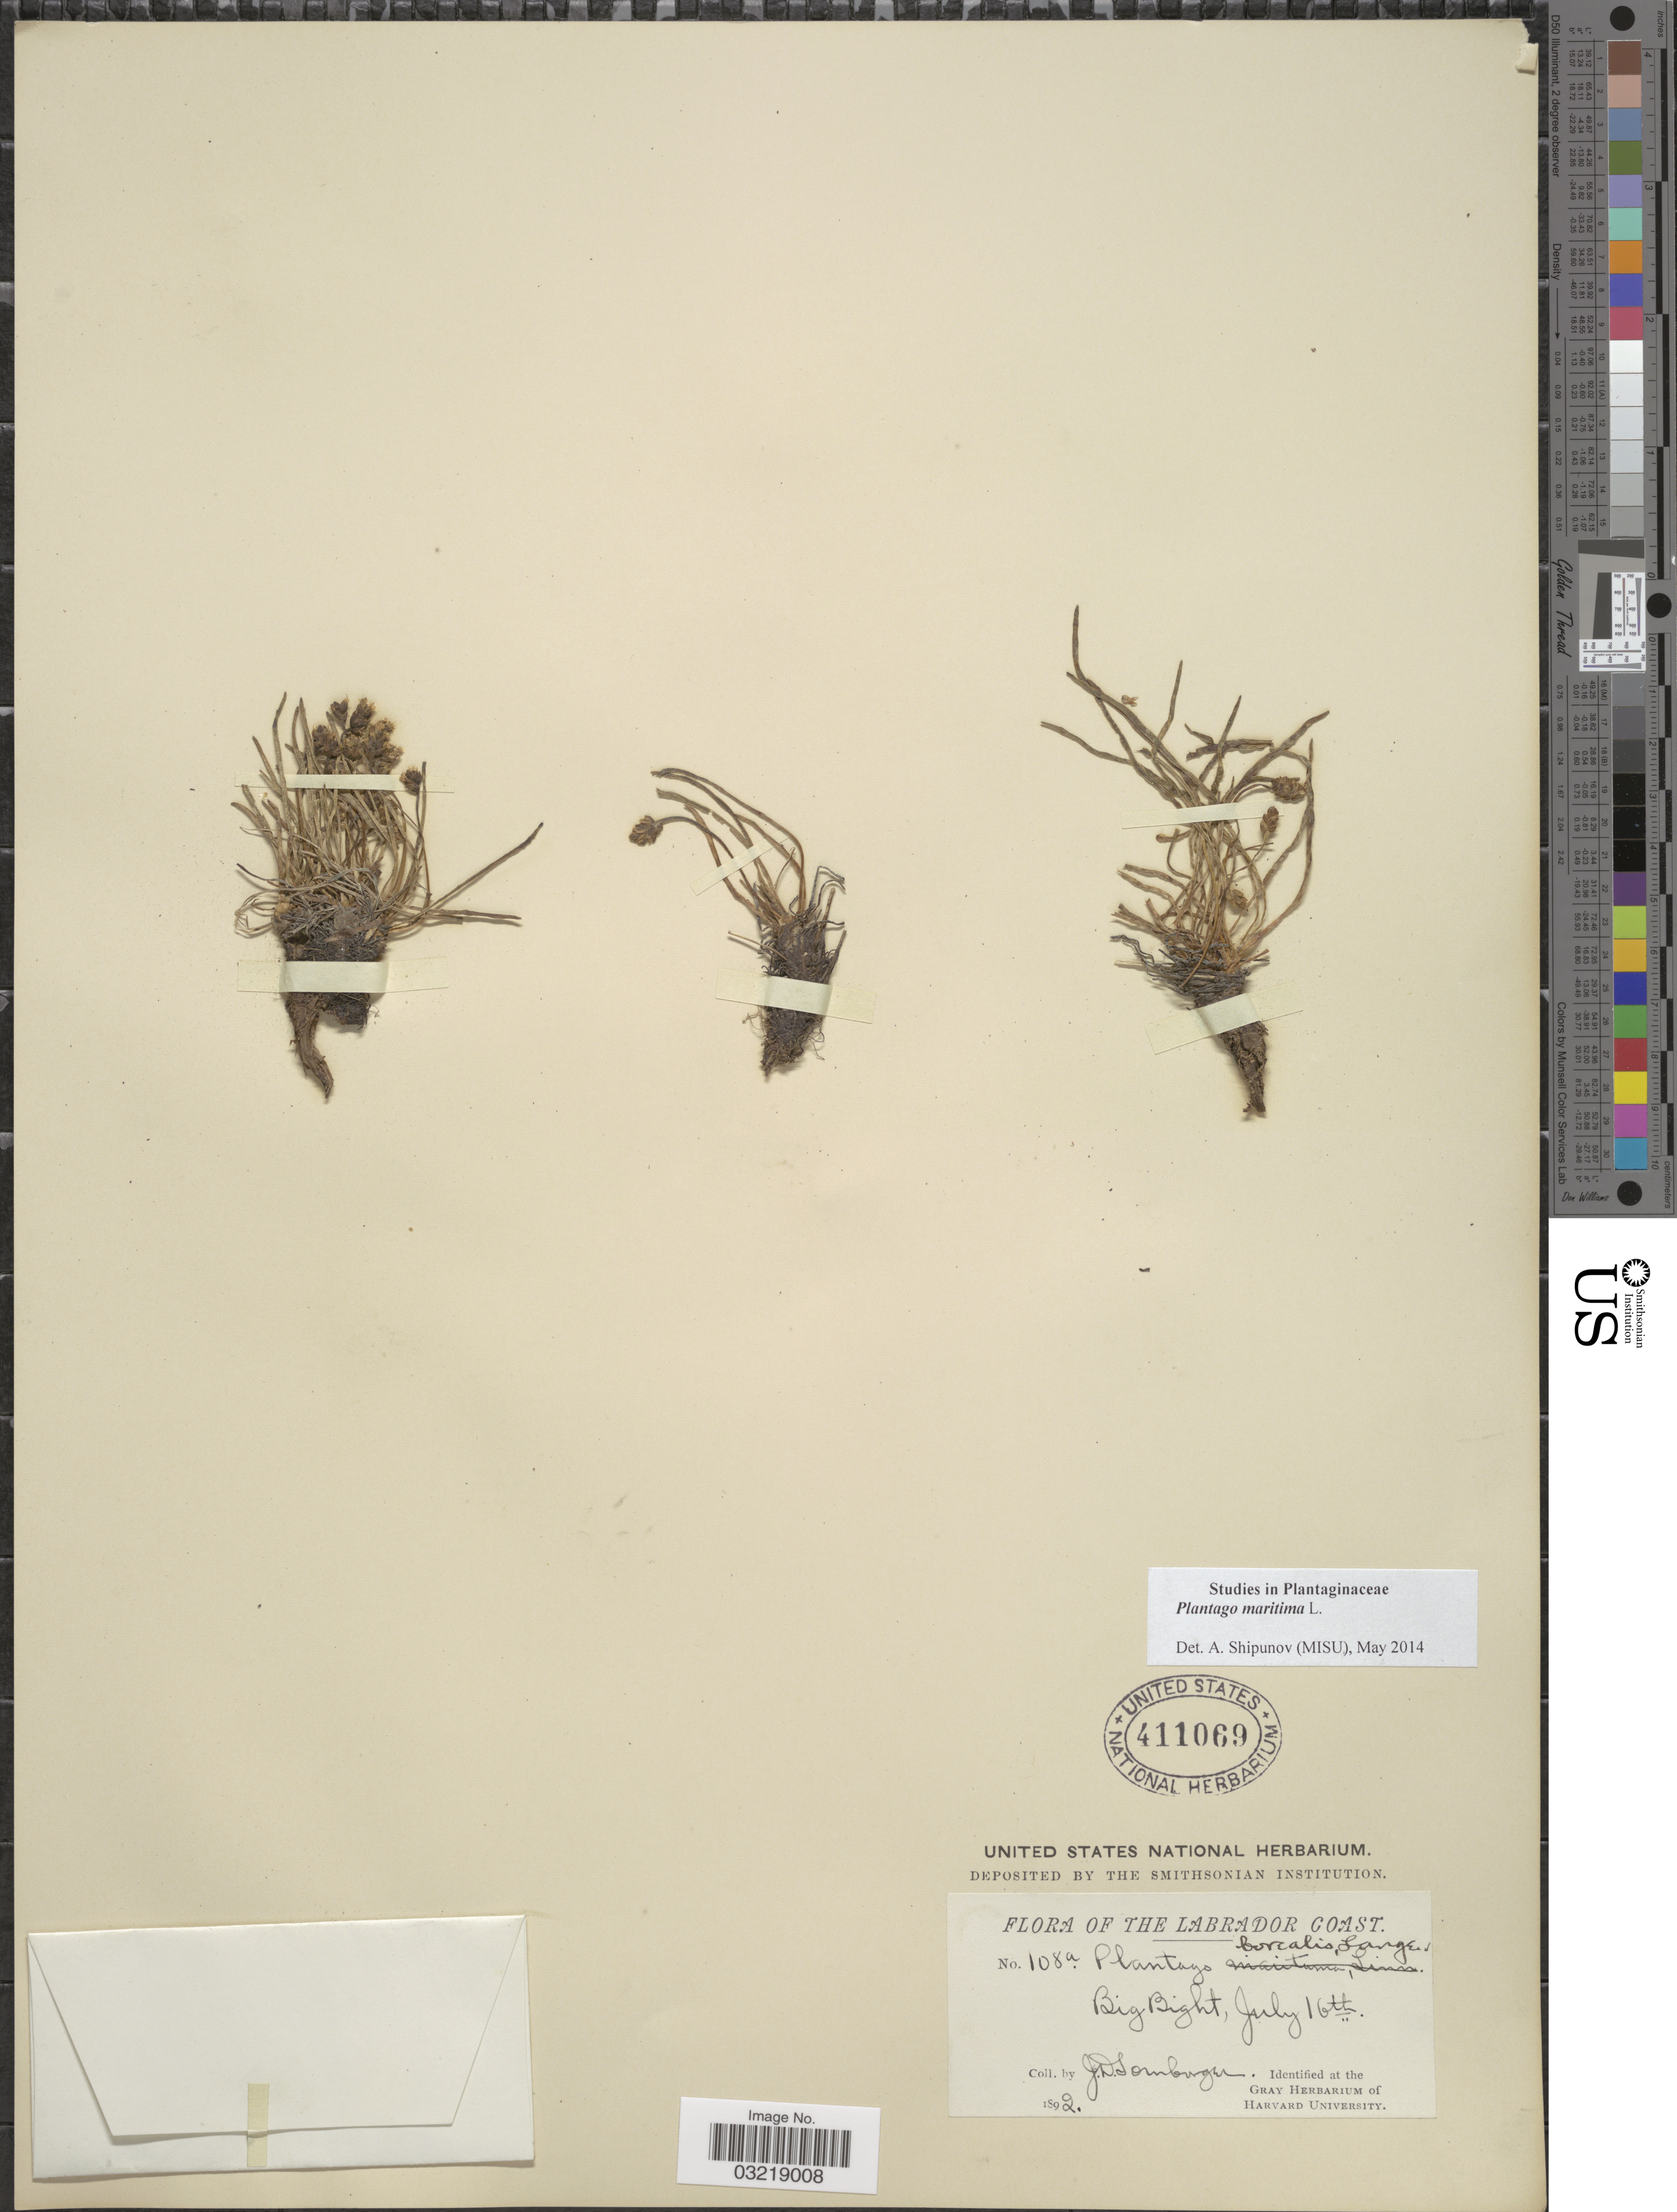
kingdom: Plantae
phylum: Tracheophyta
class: Magnoliopsida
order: Lamiales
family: Plantaginaceae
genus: Plantago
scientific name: Plantago maritima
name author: L.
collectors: J. Sornborger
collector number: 108a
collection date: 1892-07-16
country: Canada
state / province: Newfoundland and Labrador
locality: Labrador Coast. Big Bight.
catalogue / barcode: US 411069